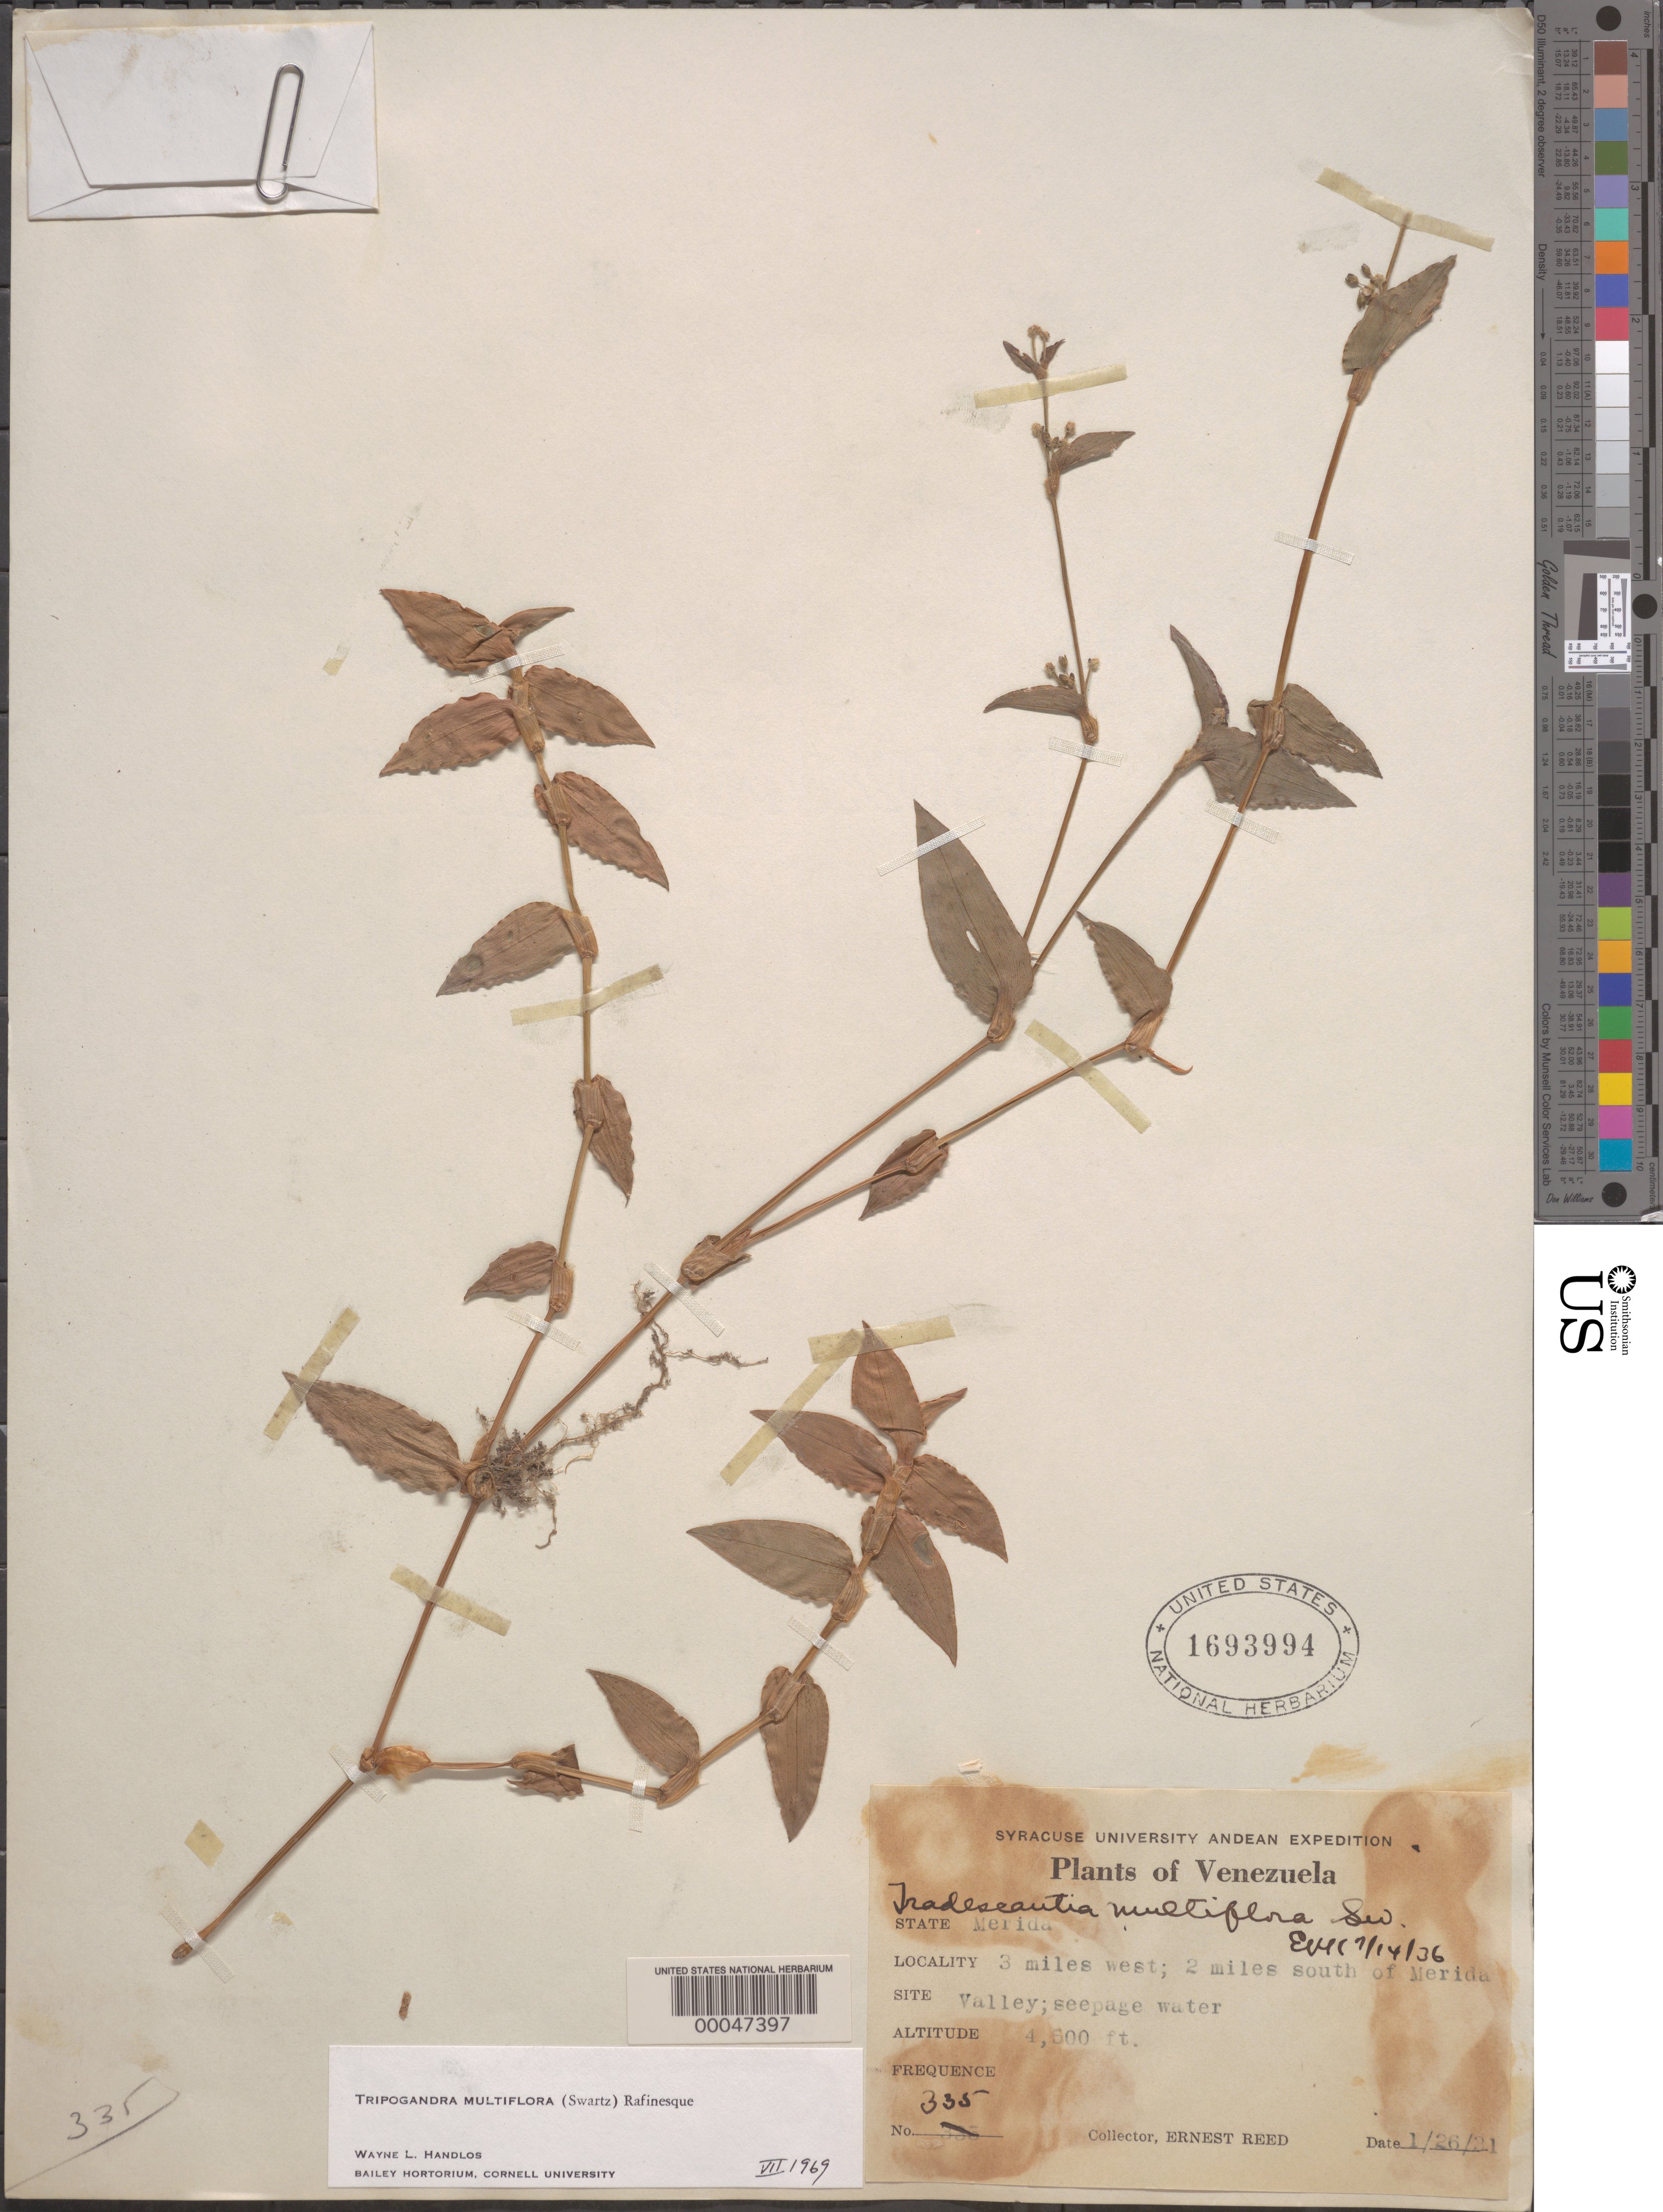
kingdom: Plantae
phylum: Tracheophyta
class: Liliopsida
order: Commelinales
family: Commelinaceae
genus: Tripogandra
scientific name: Tripogandra multiflora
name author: (Sw.) Raf.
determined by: Handlos, W. L.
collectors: E. Reed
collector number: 335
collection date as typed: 26 Jan 1931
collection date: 1931-01-26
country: Venezuela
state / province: Mérida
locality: Sw of merida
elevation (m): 1373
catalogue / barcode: US 1693994